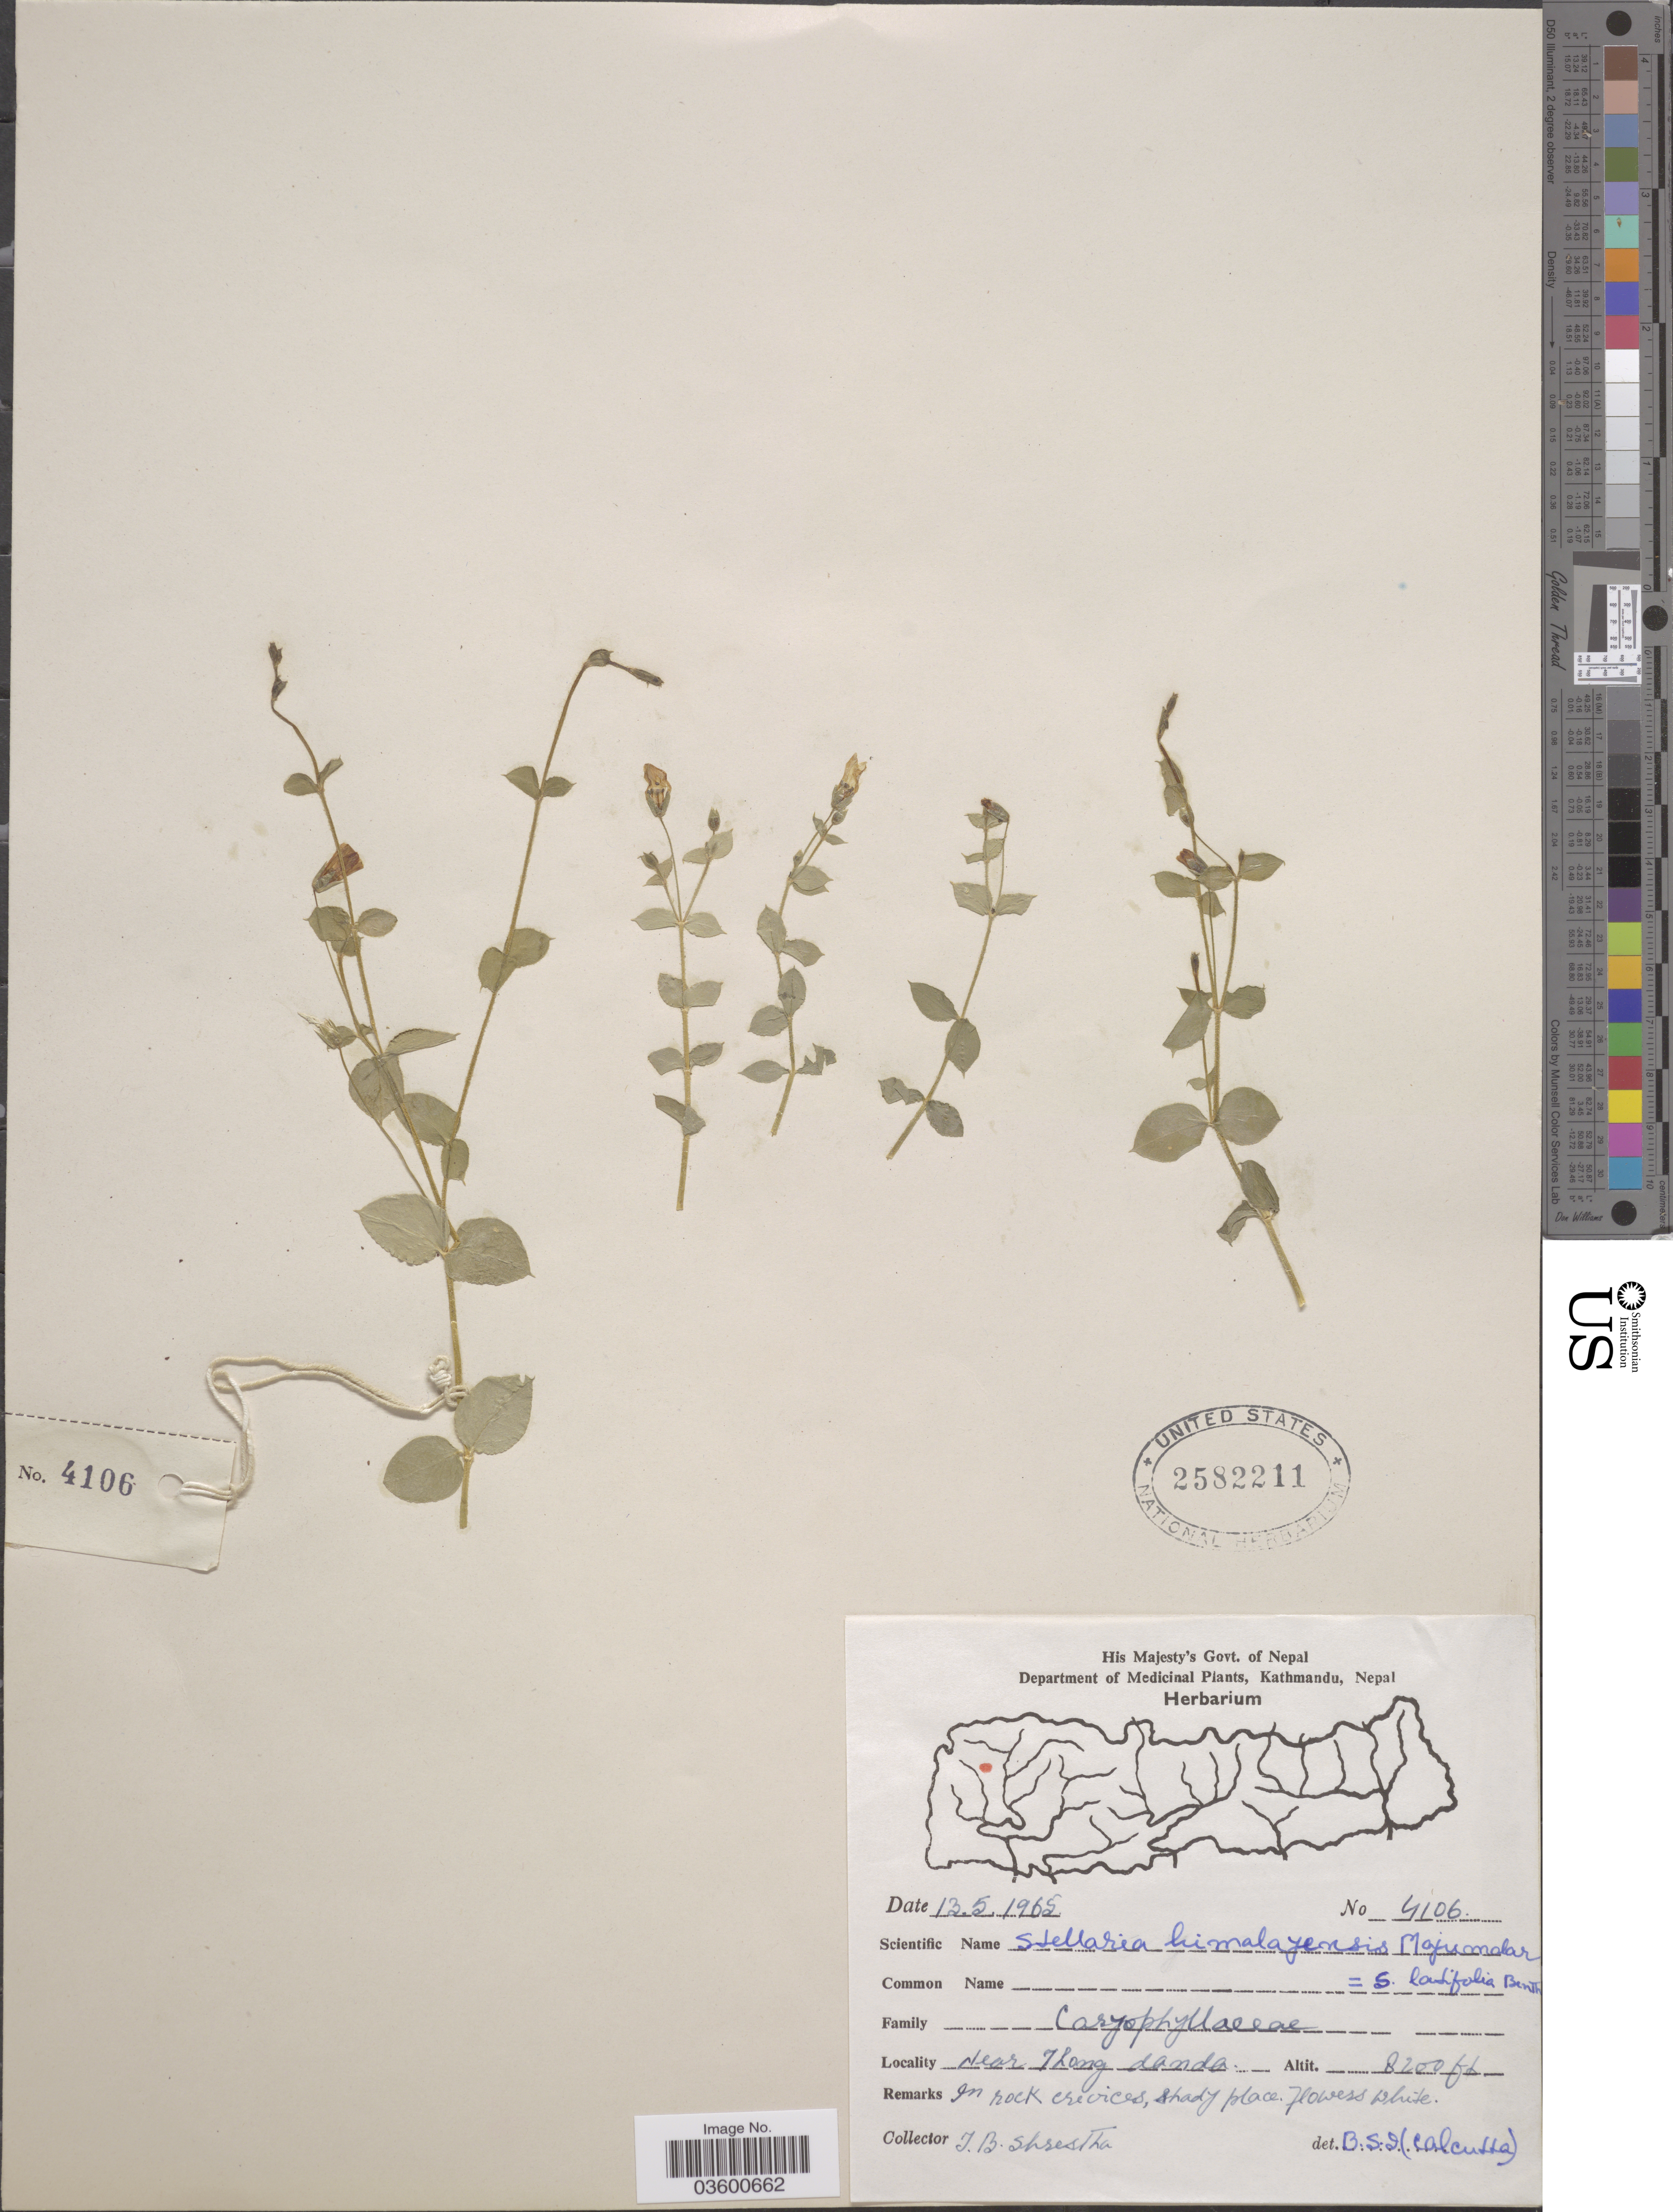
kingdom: Plantae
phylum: Tracheophyta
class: Magnoliopsida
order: Caryophyllales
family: Caryophyllaceae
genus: Stellaria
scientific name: Stellaria himalayensis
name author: Majumdar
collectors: T. B. Shrestha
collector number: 4106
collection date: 1965-05-13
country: Nepal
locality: Near Thong [interpreted] danda.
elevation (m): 2499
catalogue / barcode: US 2582211